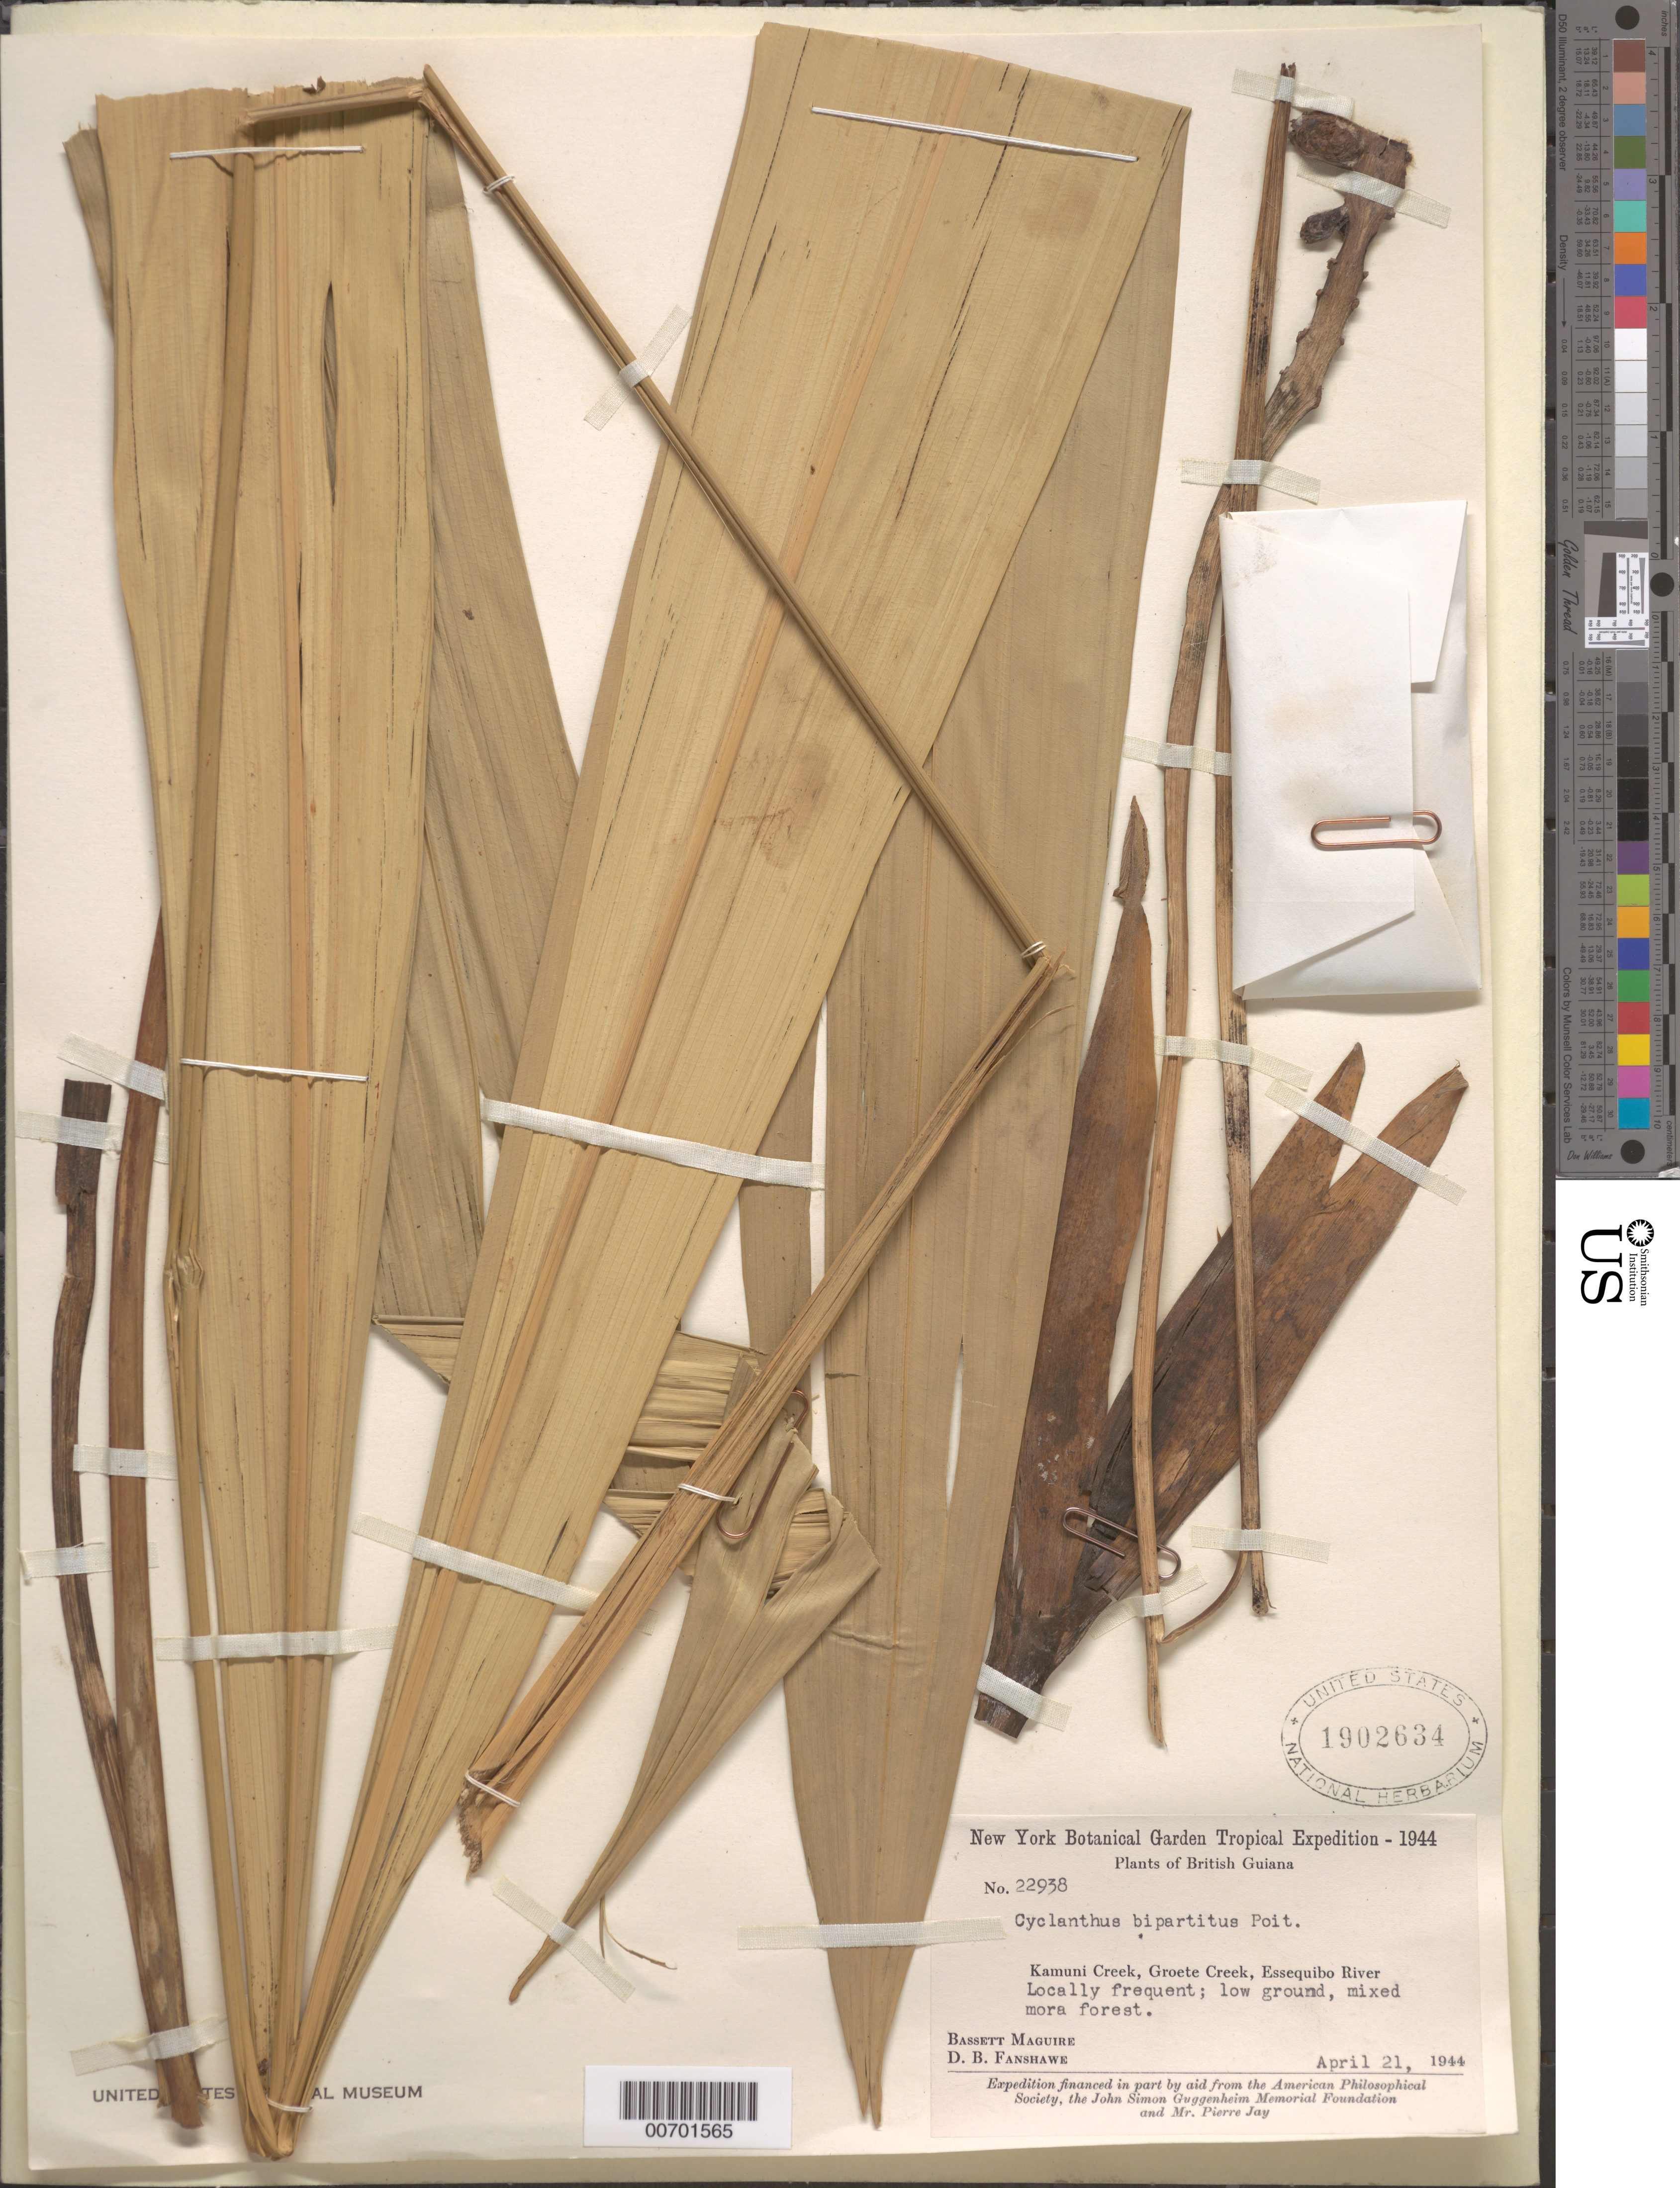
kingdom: Plantae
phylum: Tracheophyta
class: Liliopsida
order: Pandanales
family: Cyclanthaceae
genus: Cyclanthus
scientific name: Cyclanthus bipartitus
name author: Poit. ex A. Rich.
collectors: B. Maguire & D. B. Fanshawe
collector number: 22938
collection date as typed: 21-Apr-44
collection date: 1944-04-21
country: Guyana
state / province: Essequibo Isl-W. Demerara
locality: Kamuni Creek, Groete Creek, Essequibo River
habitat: Low ground, mixed Mora forest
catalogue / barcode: US 1902634